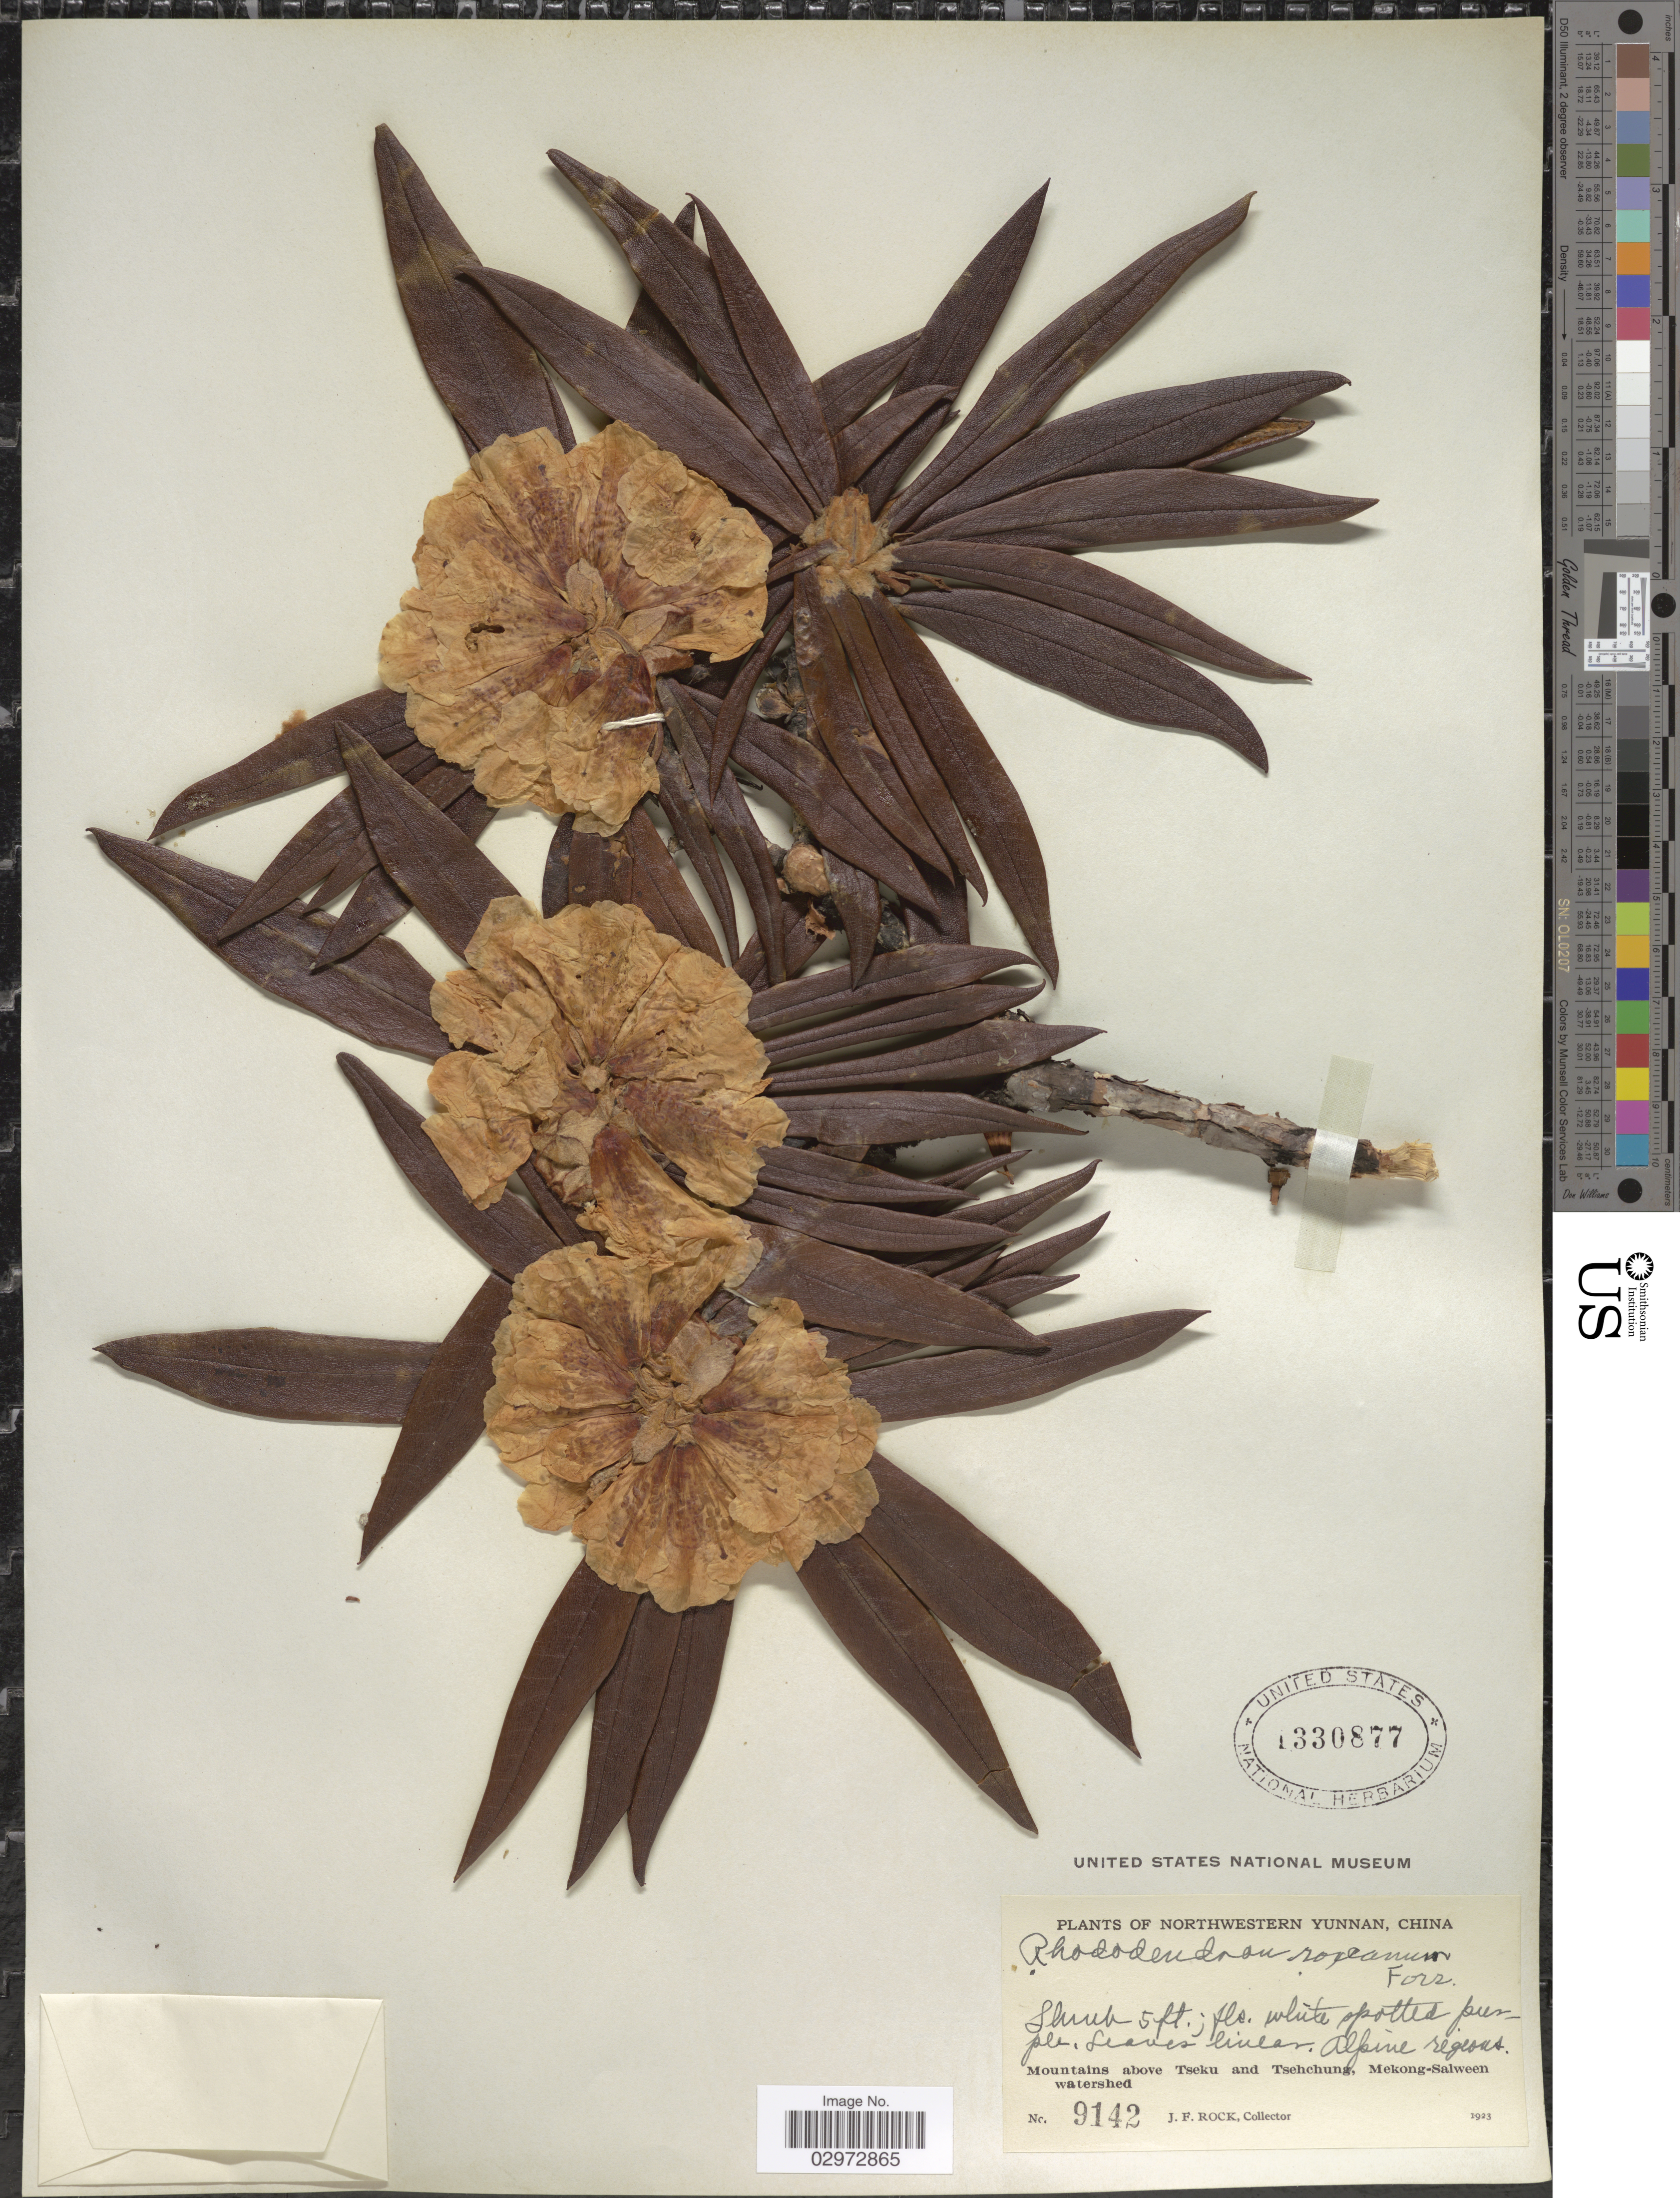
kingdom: Plantae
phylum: Tracheophyta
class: Magnoliopsida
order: Ericales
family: Ericaceae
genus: Rhododendron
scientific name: Rhododendron roxieanum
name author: Forrest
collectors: J. Rock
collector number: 9142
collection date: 1923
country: China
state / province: Yunnan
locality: Northwestern Yunnan, Mountains above Tseku and Tsehchung, Mekong-Salween watershed.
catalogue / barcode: US 1330877